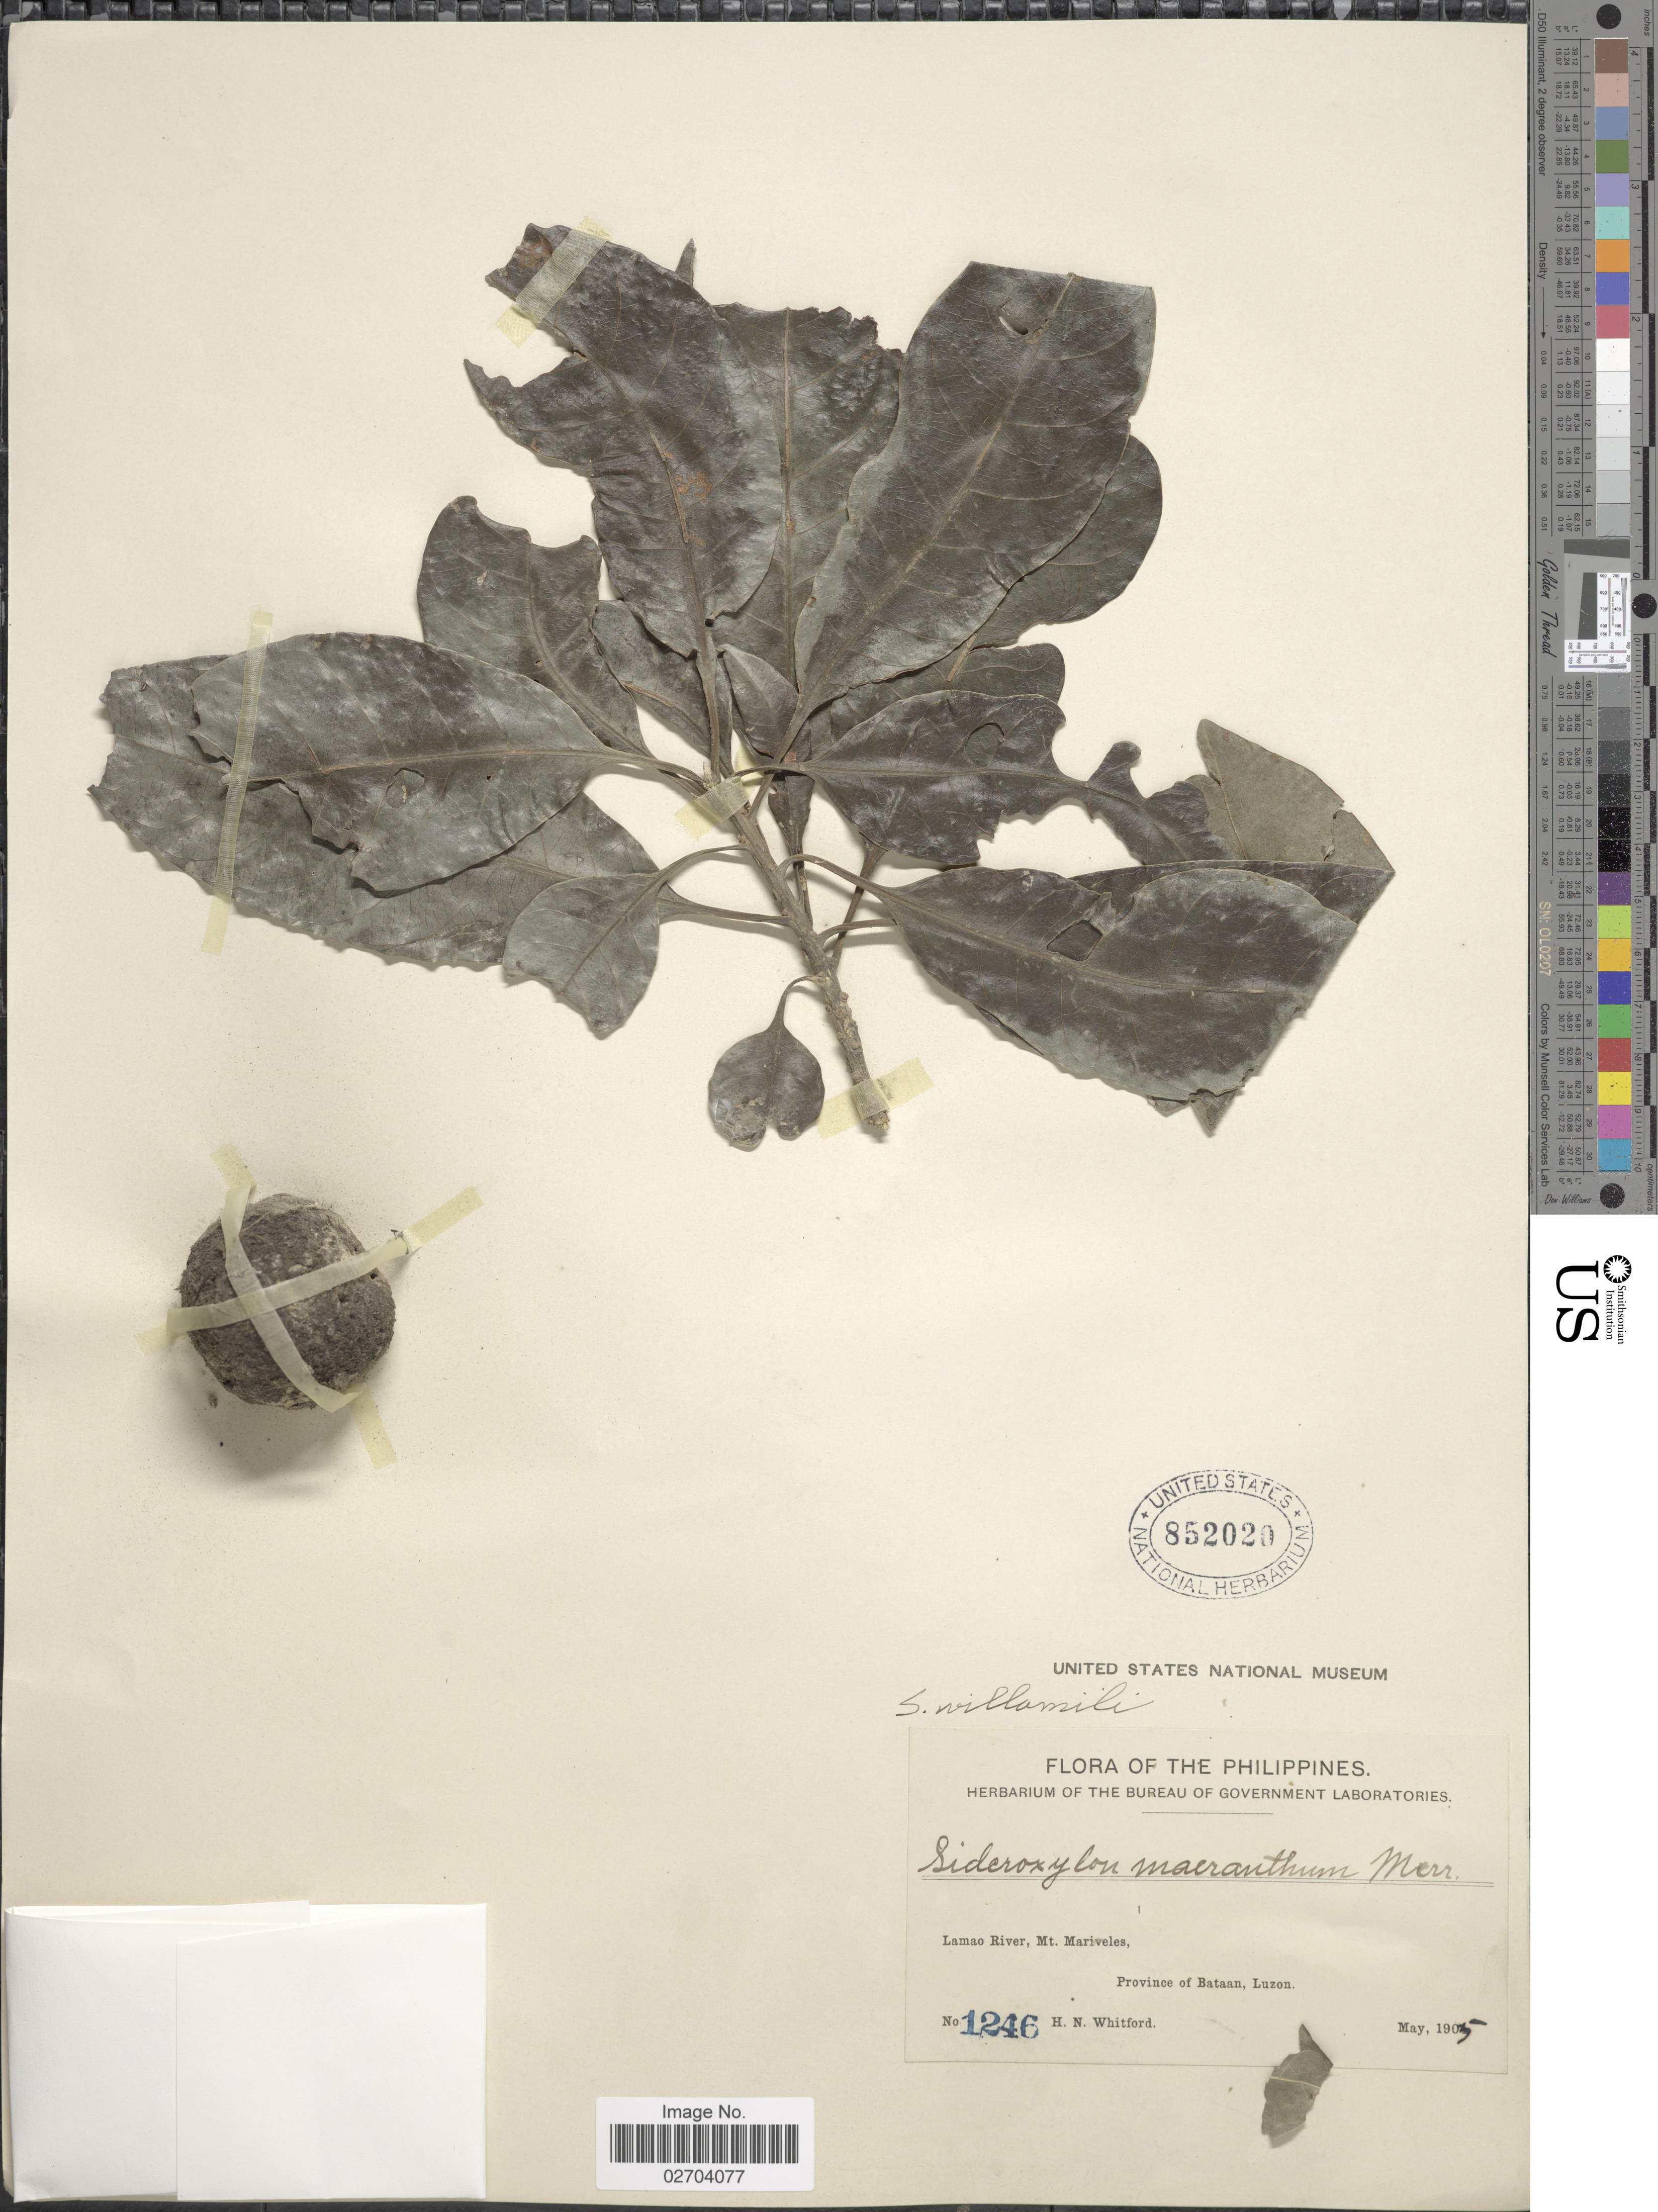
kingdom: Plantae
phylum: Tracheophyta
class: Magnoliopsida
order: Ericales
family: Sapotaceae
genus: Sideroxylon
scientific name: Sideroxylon villamilii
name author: Merr.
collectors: H. N. Whitford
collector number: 1246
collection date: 1905-06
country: Philippines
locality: Lamao River, Mt. Mariveles. Province of Bataan, Luzon.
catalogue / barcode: US 852020